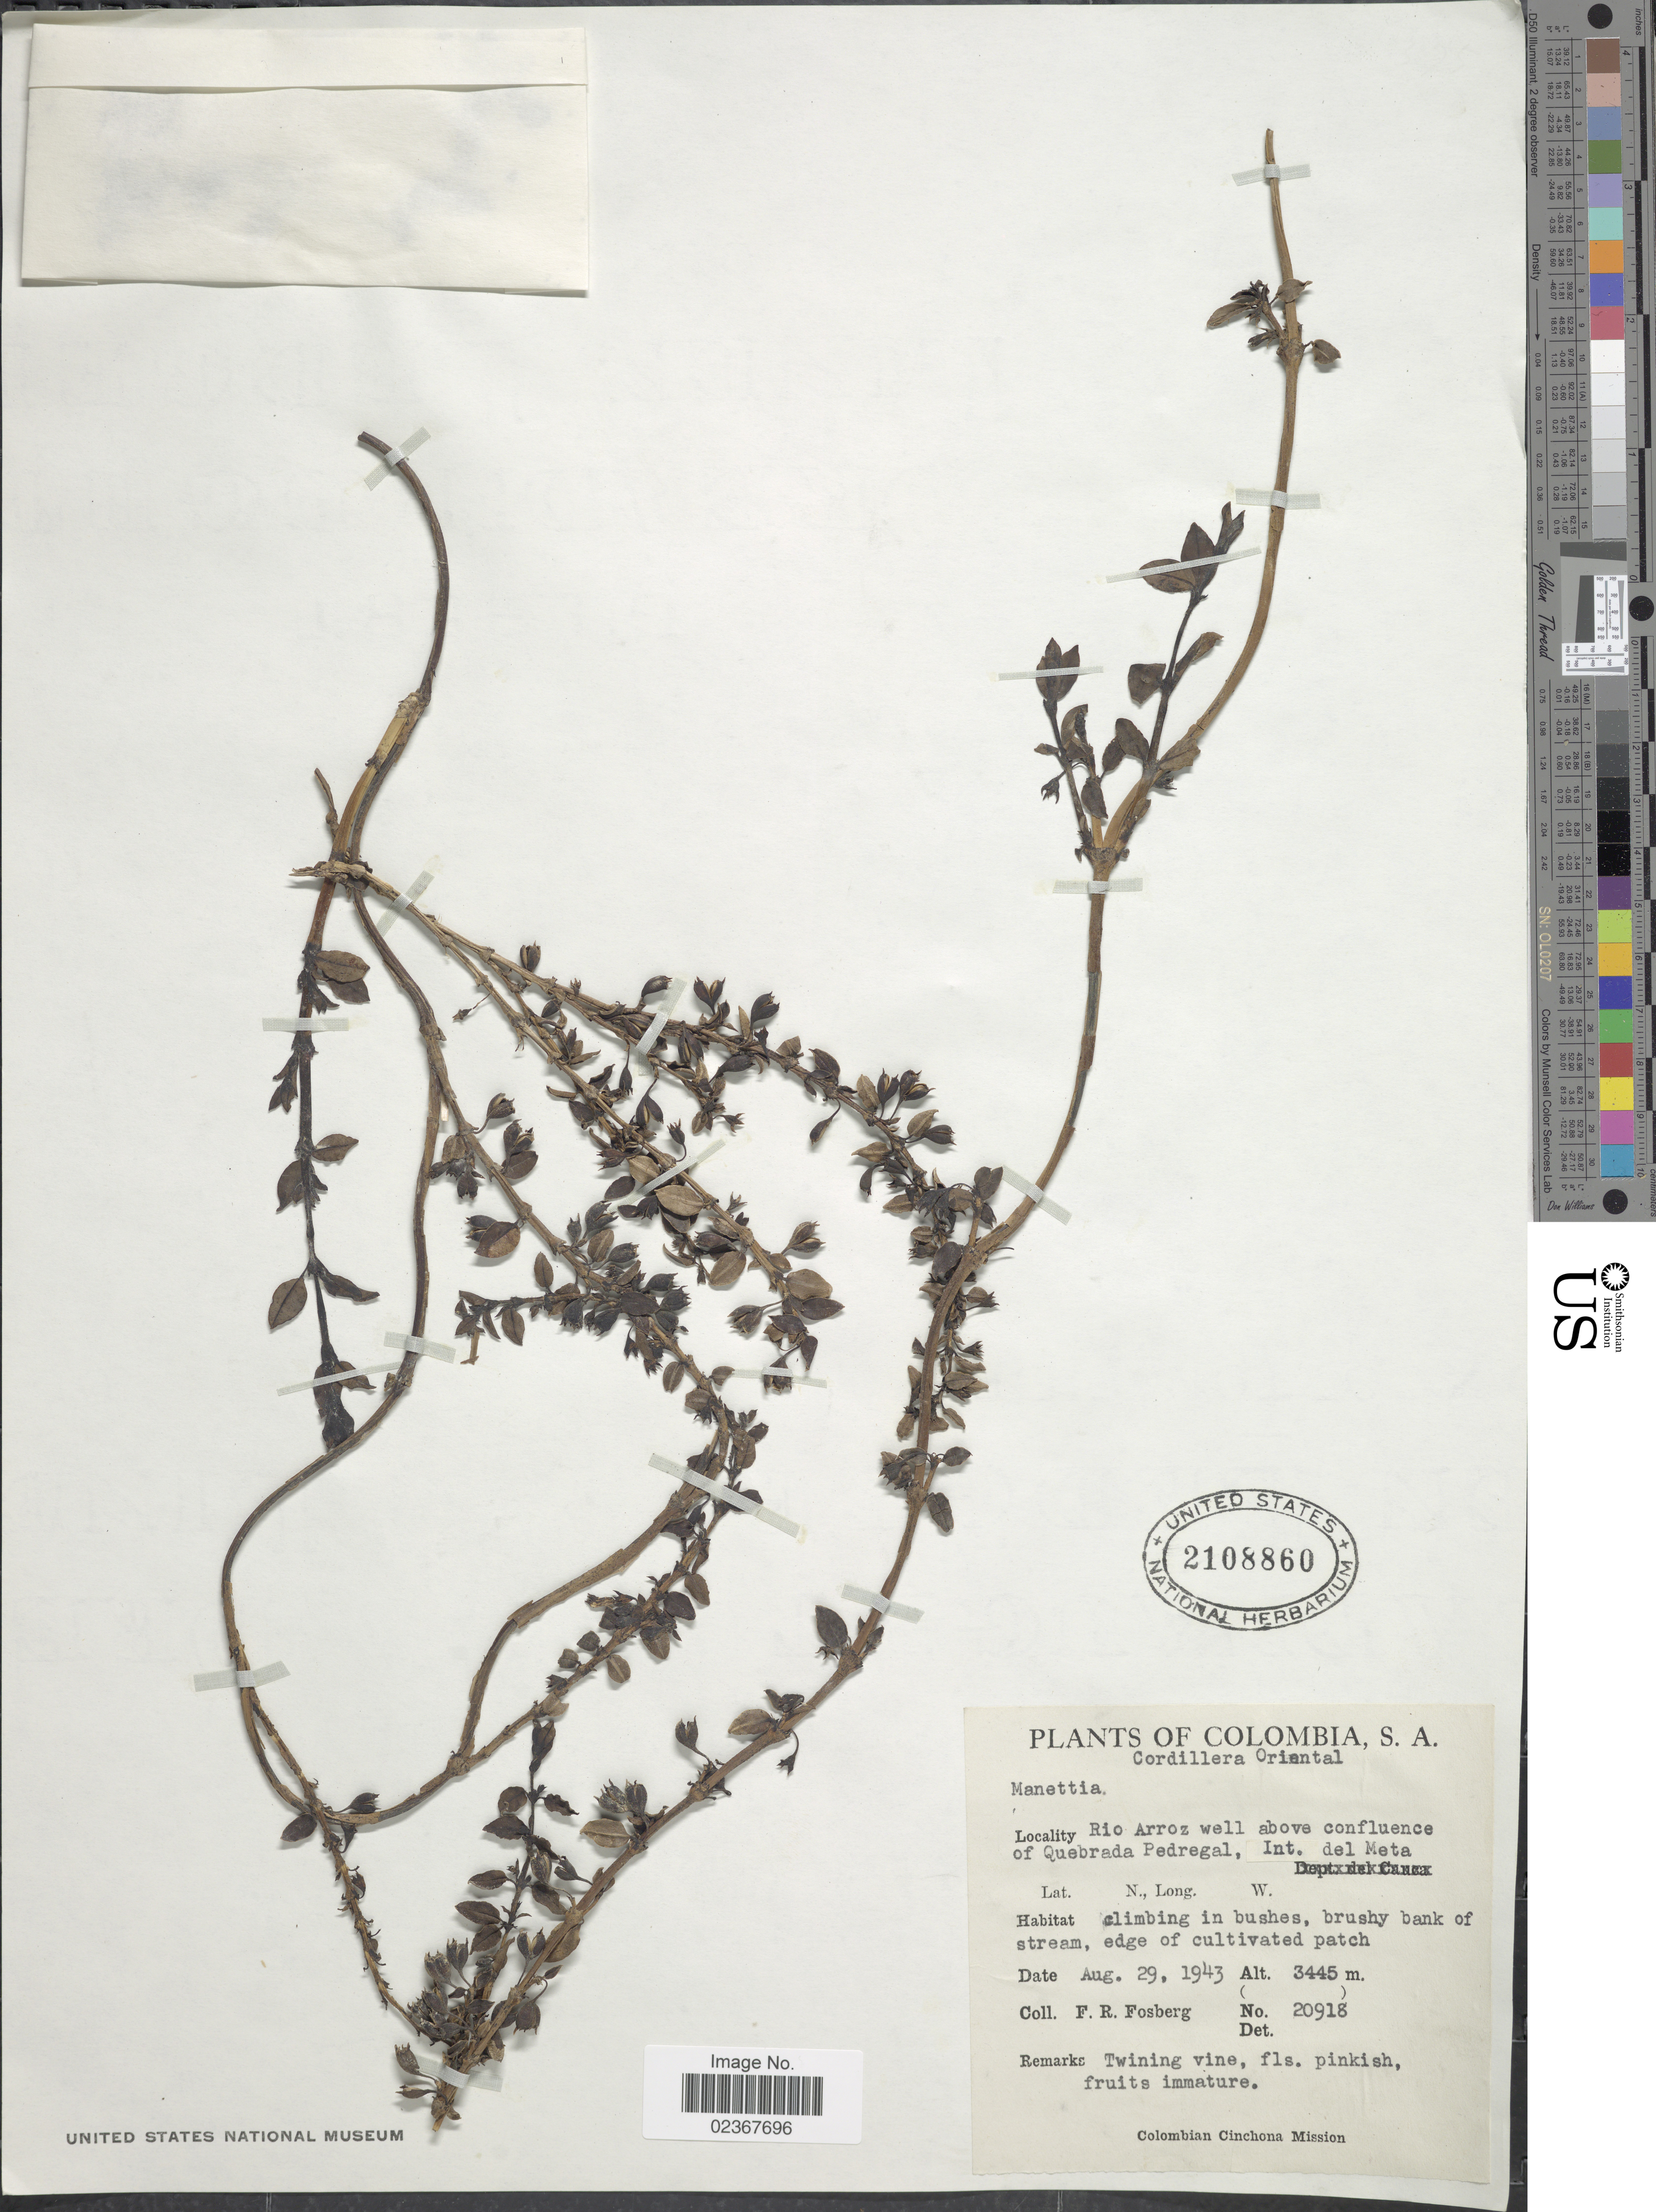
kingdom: Plantae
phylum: Tracheophyta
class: Magnoliopsida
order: Gentianales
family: Rubiaceae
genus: Manettia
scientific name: Manettia sp.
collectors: F. R. Fosberg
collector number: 20918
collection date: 1943-08-29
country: Colombia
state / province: Meta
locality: Cordillera Oriental, Rio Arroz well above above confluence of Quebrada Pedregal, Int del Meta, climbing in bushes, brushy bank of stream, edge of cultivated patch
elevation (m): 3445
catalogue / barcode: US 2108860